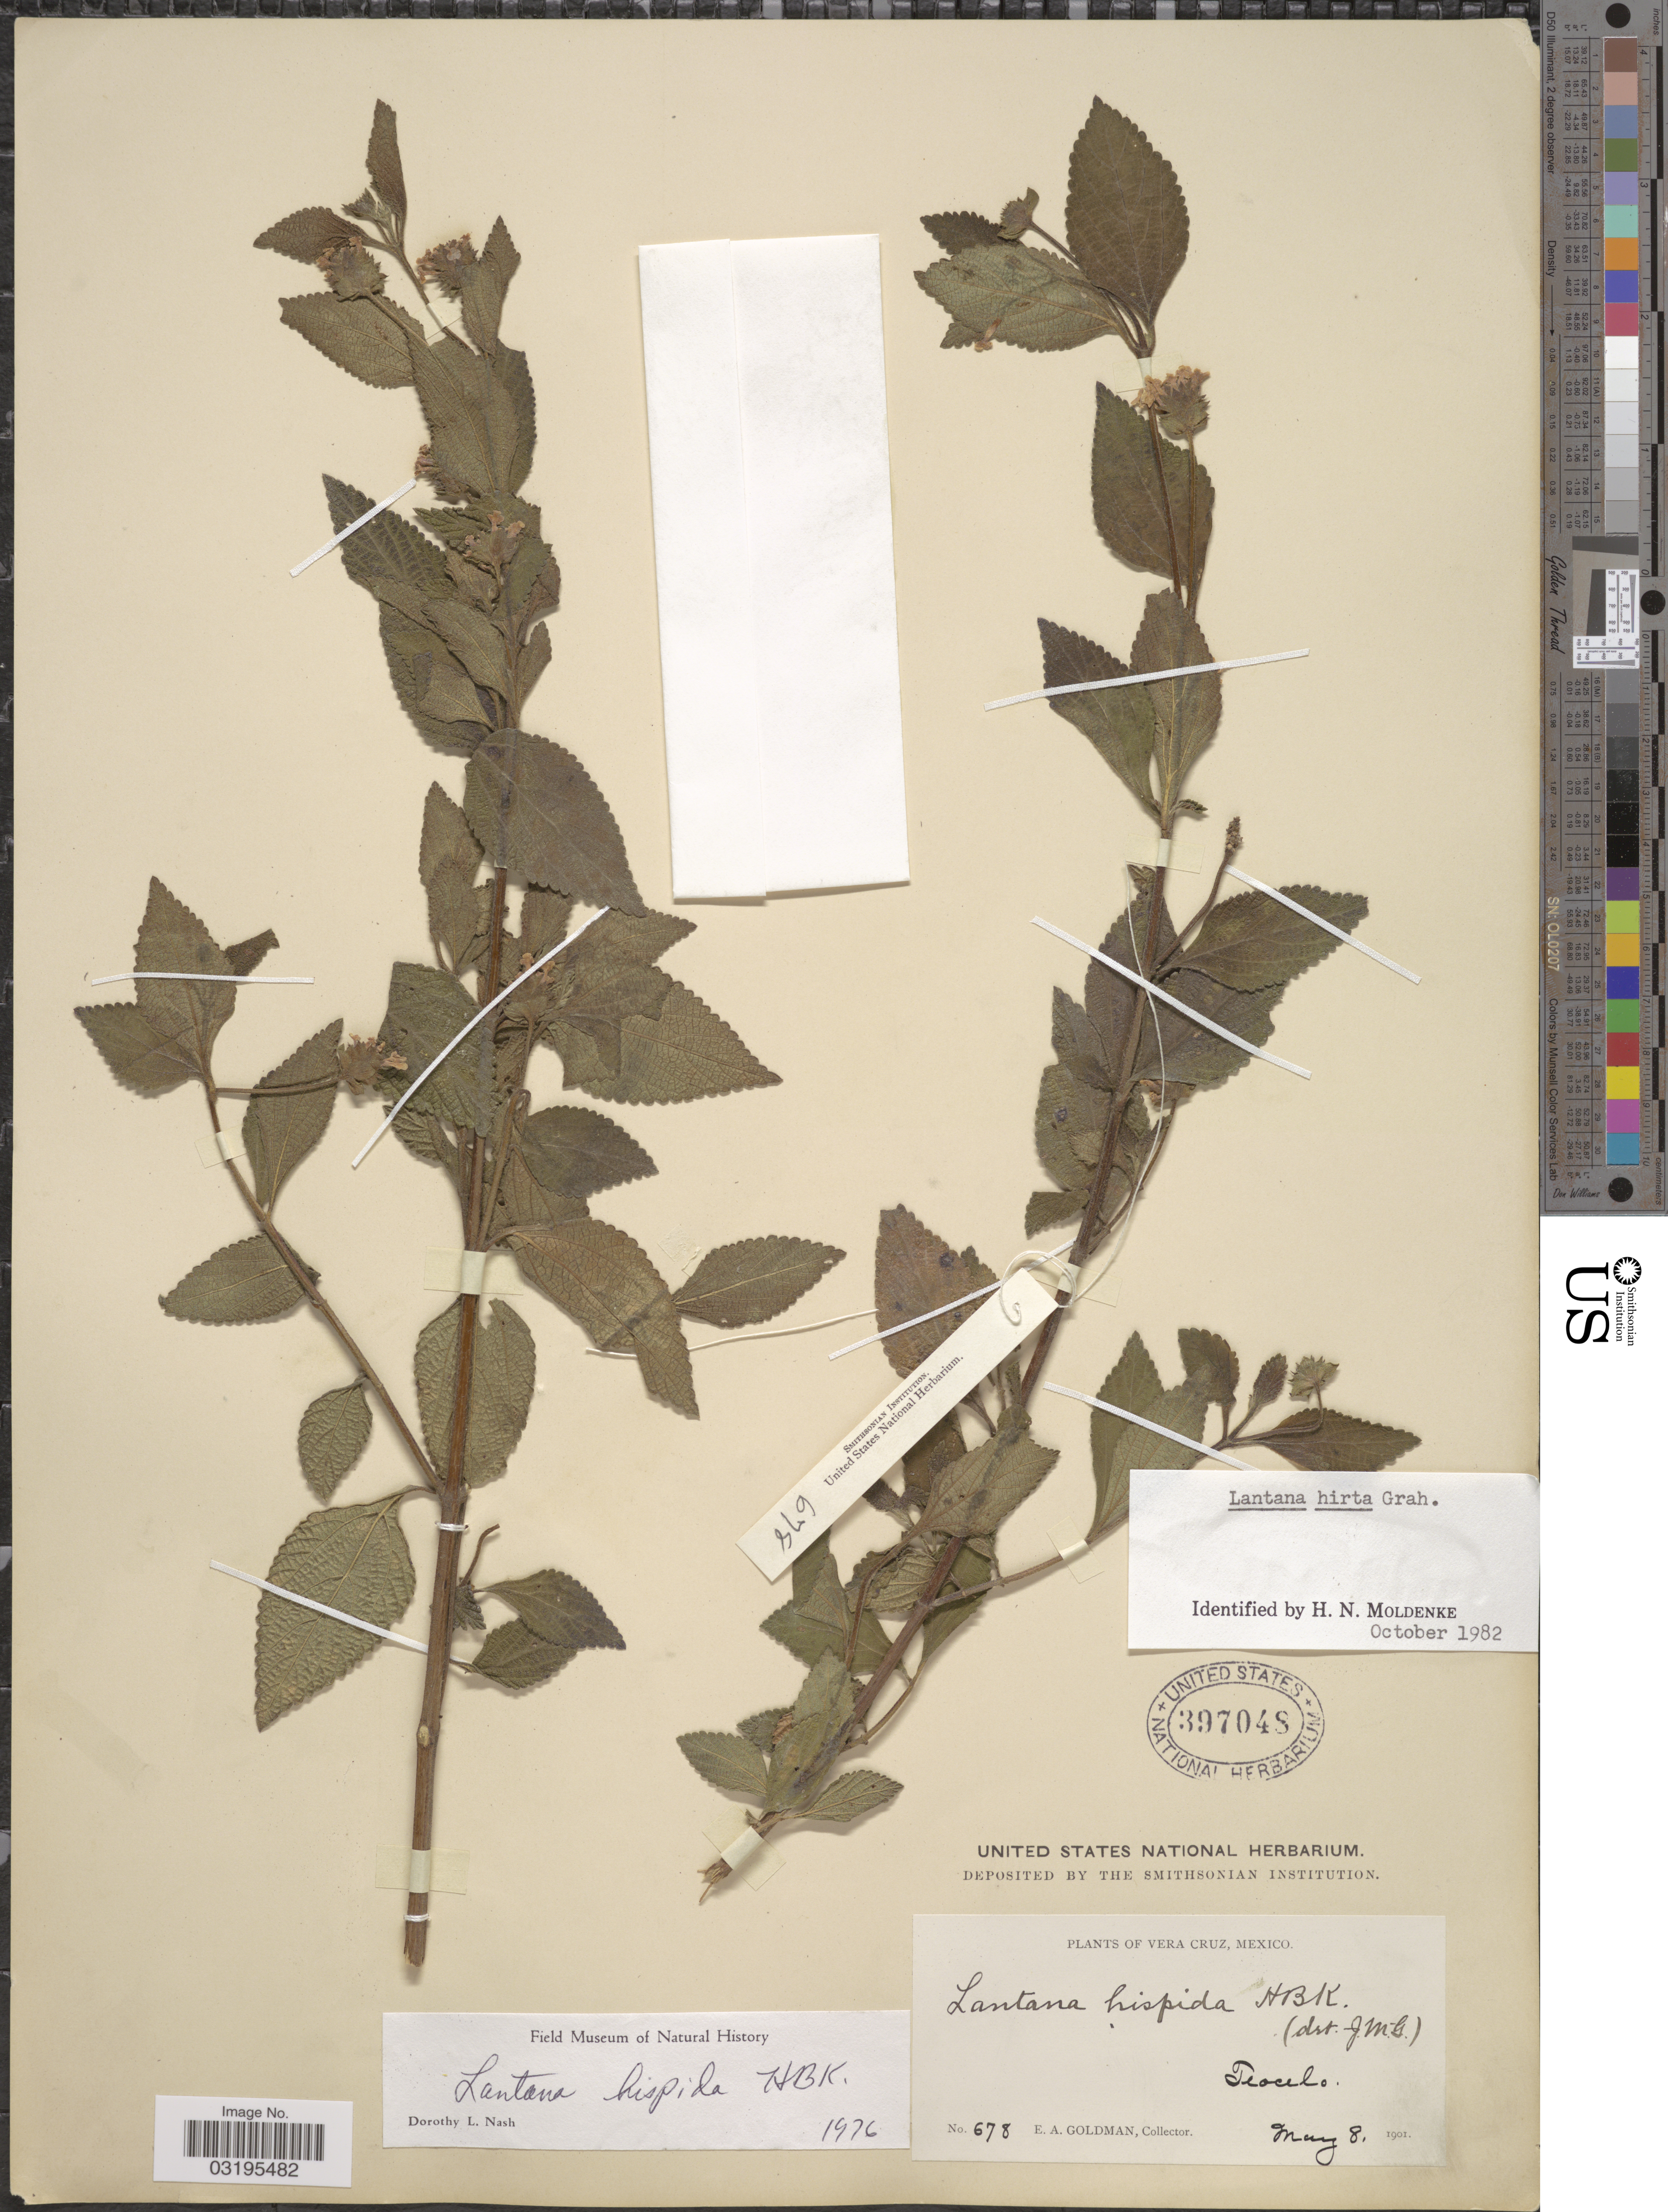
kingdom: Plantae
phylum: Tracheophyta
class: Magnoliopsida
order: Lamiales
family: Verbenaceae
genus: Lantana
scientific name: Lantana hirta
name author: Graham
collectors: E. A. Goldman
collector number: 678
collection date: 1901-05-08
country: Mexico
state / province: Veracruz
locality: Vera Cruz. Teocelo.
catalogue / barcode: US 397048